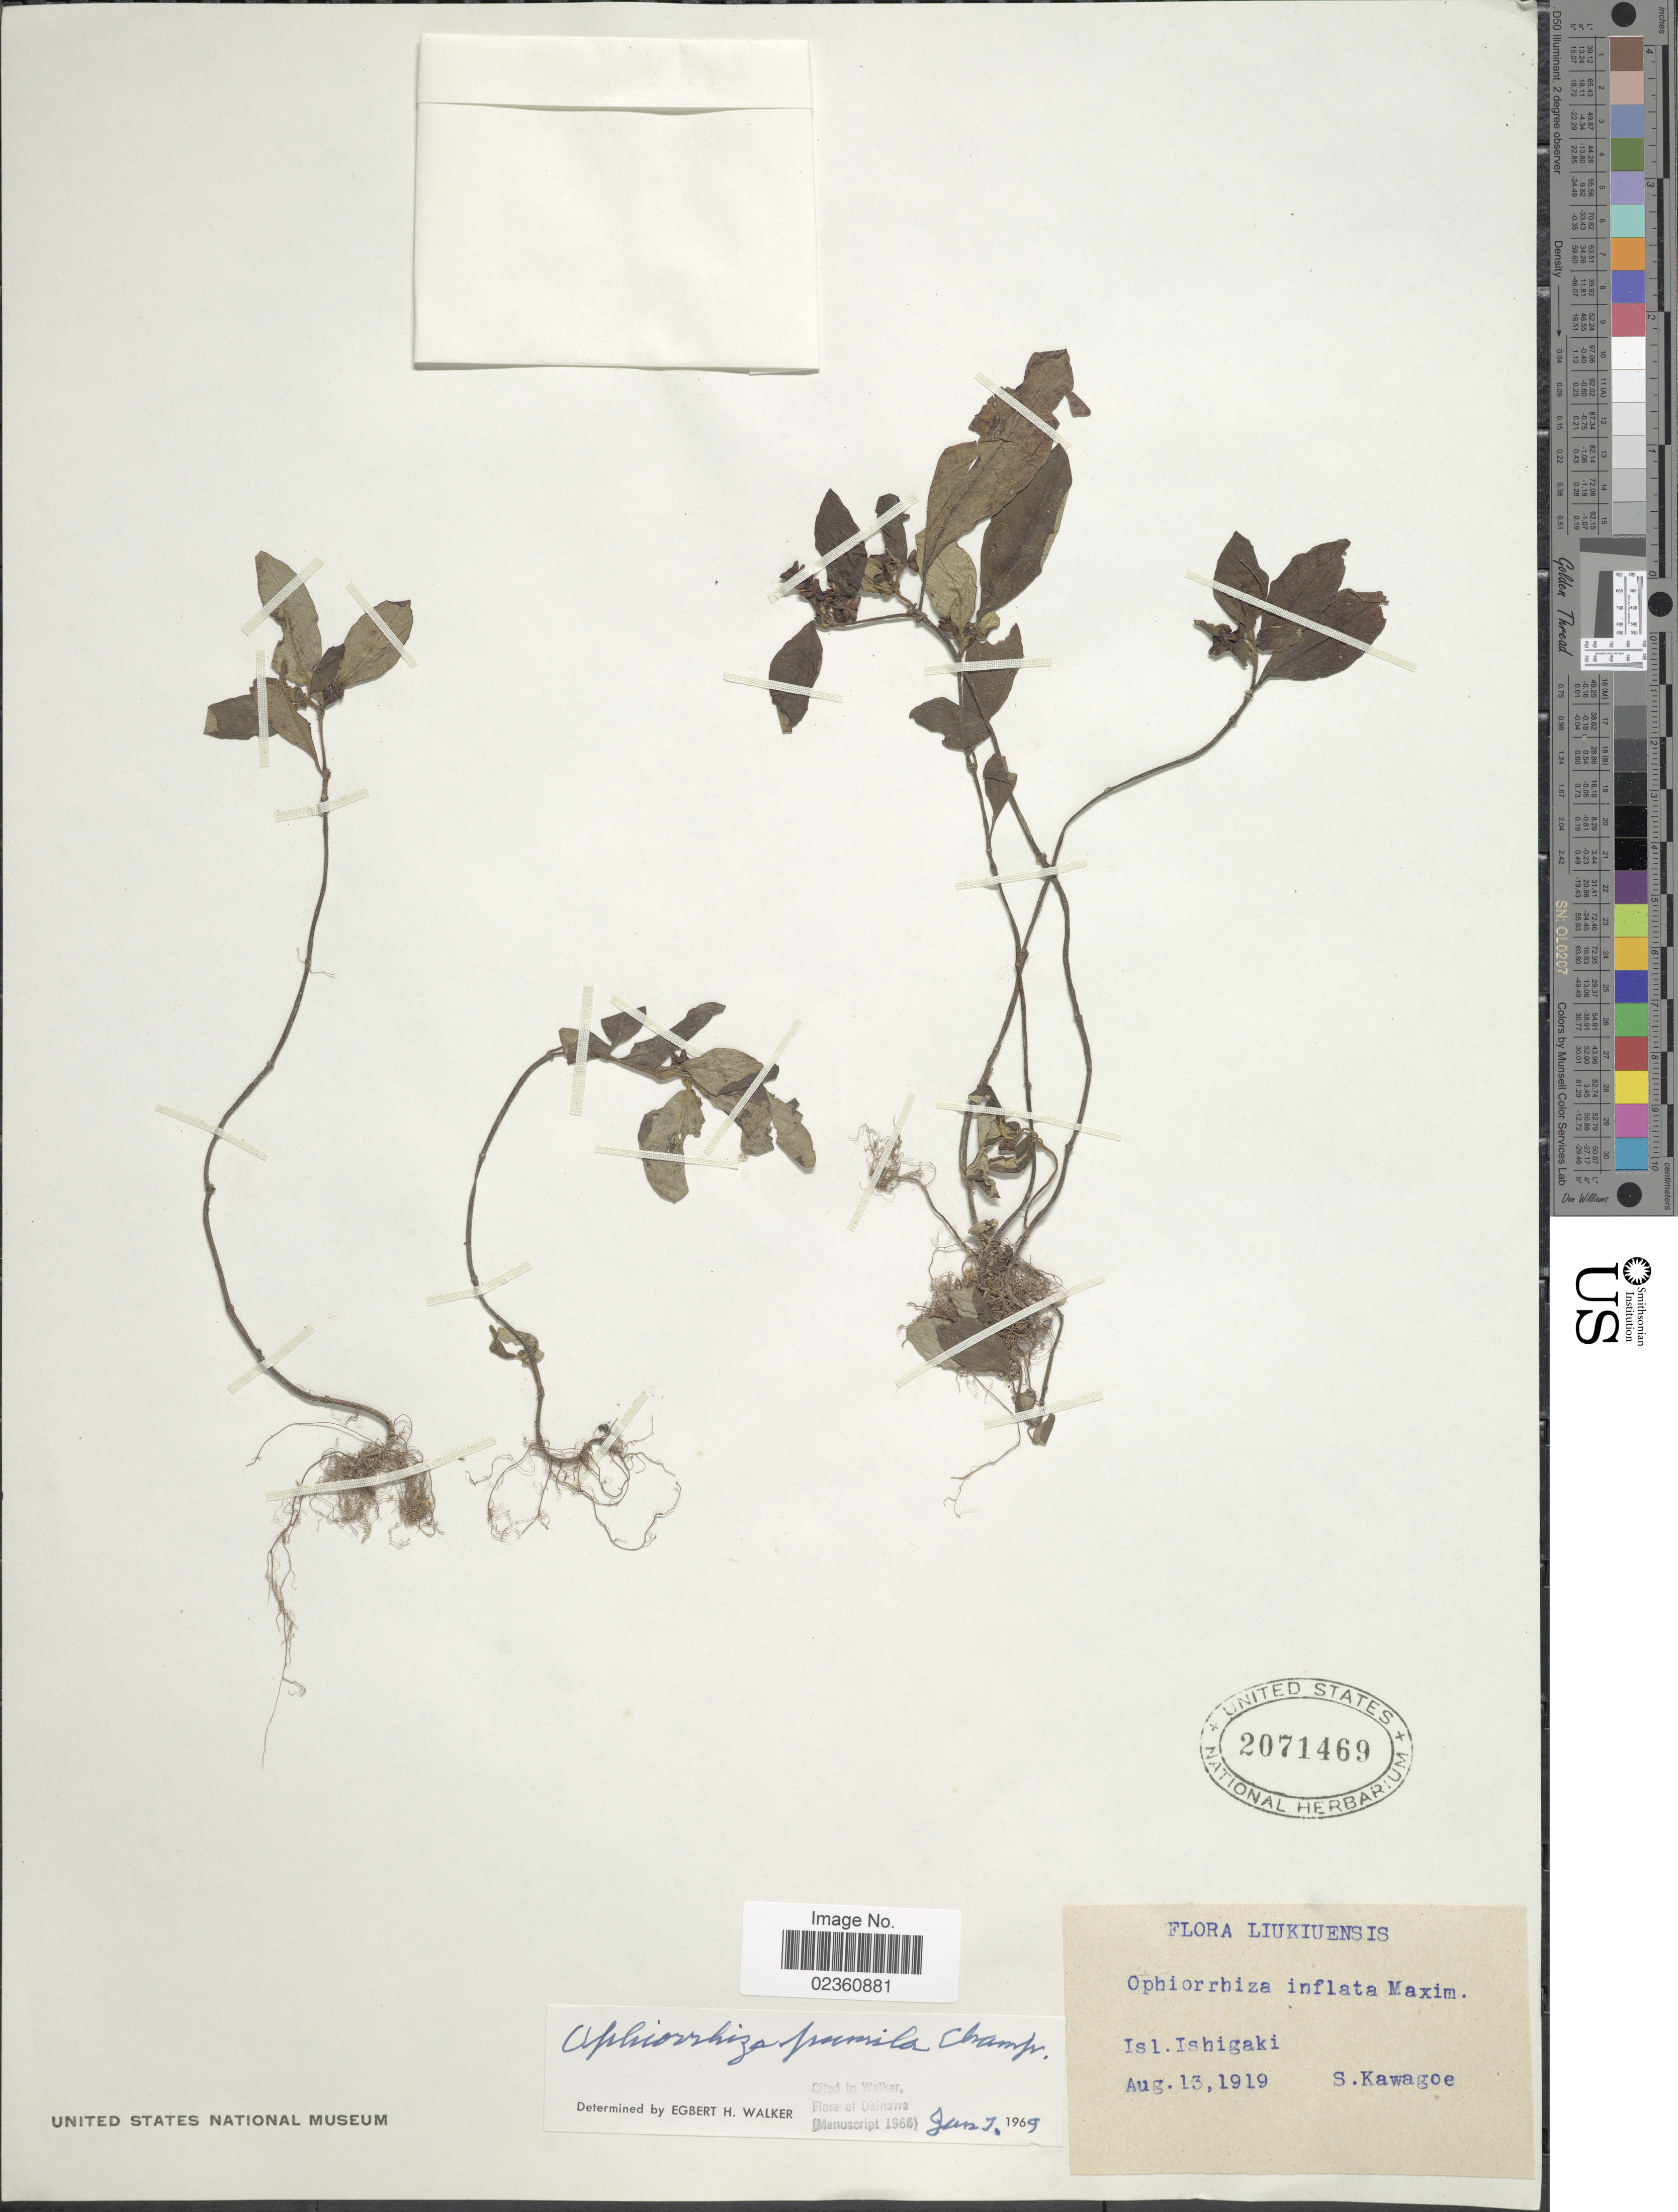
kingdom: Plantae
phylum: Tracheophyta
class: Magnoliopsida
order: Gentianales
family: Rubiaceae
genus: Ophiorrhiza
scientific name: Ophiorrhiza japonica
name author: Blume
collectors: S. Kawagoe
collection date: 1919-08-13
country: Japan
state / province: Okinawa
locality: Liukiuensis, Isl. Ishigaki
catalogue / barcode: US 2071469